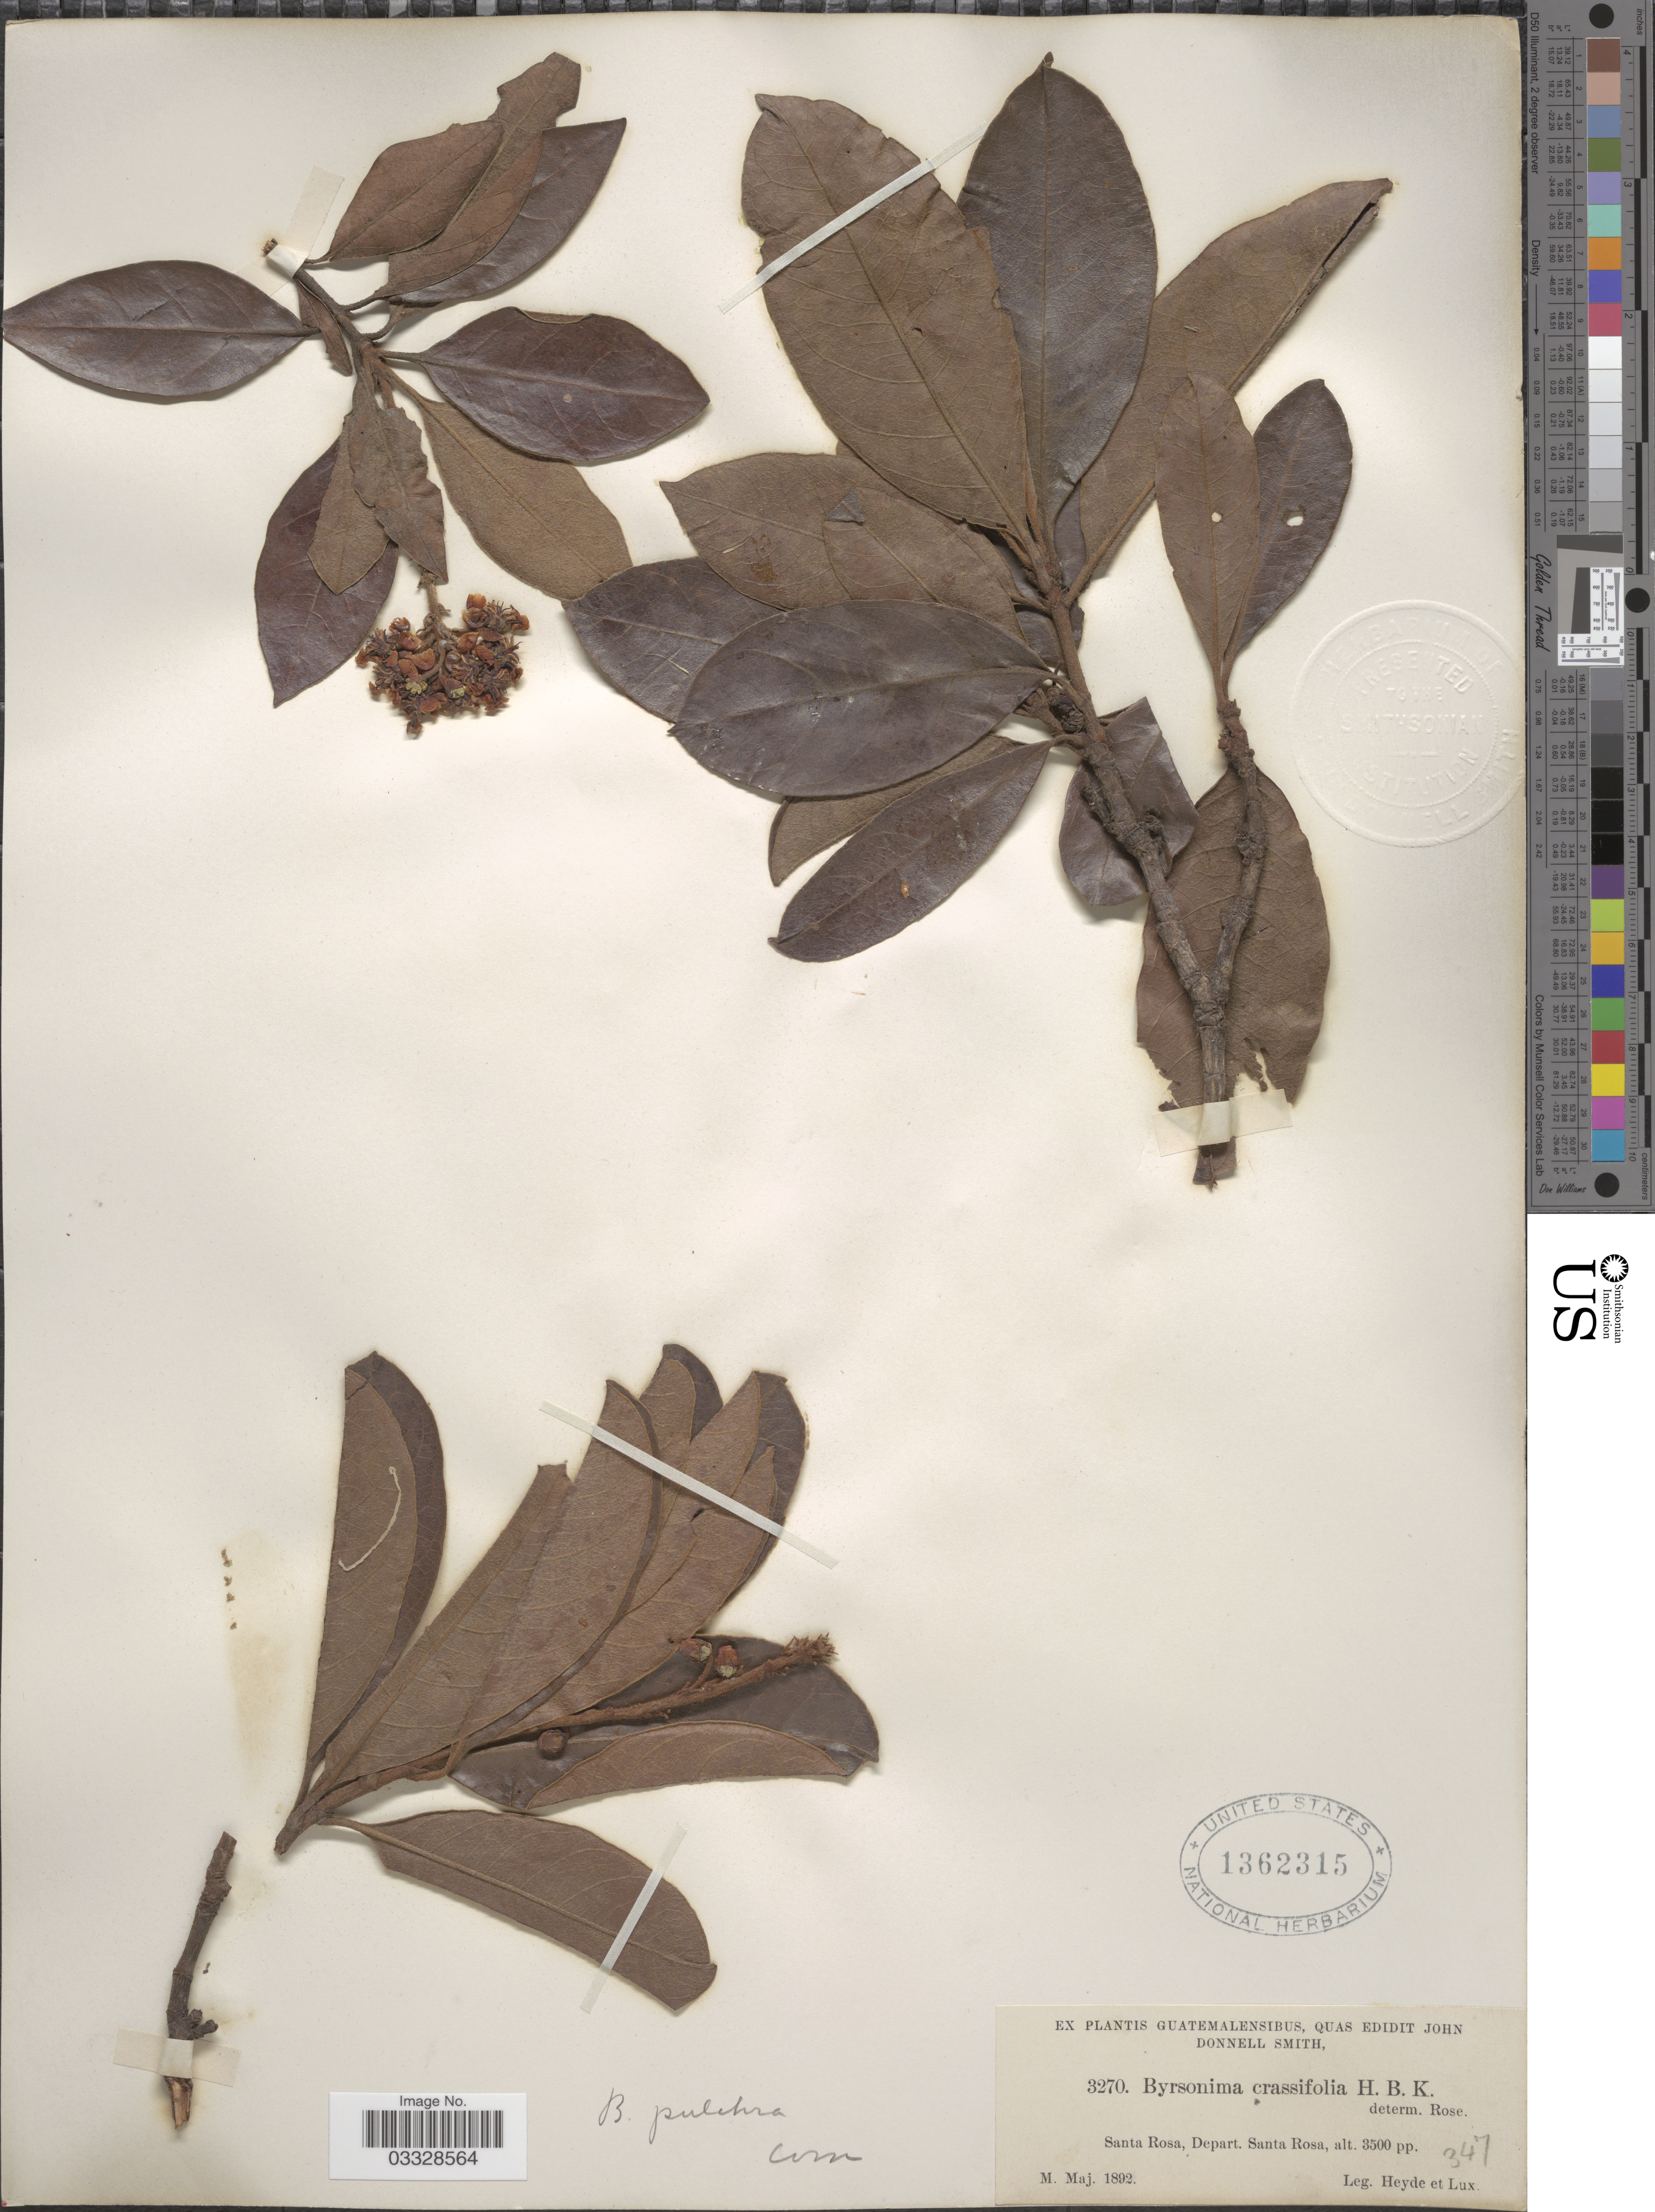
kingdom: Plantae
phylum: Tracheophyta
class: Magnoliopsida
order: Malpighiales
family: Malpighiaceae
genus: Byrsonima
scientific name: Byrsonima crassifolia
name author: (L.) Kunth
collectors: Heyde & Lux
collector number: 3270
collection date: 1892-05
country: Guatemala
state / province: Santa Rosa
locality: Santa Rosa, Depart. Santa Rosa.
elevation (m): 1067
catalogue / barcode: US 1362315